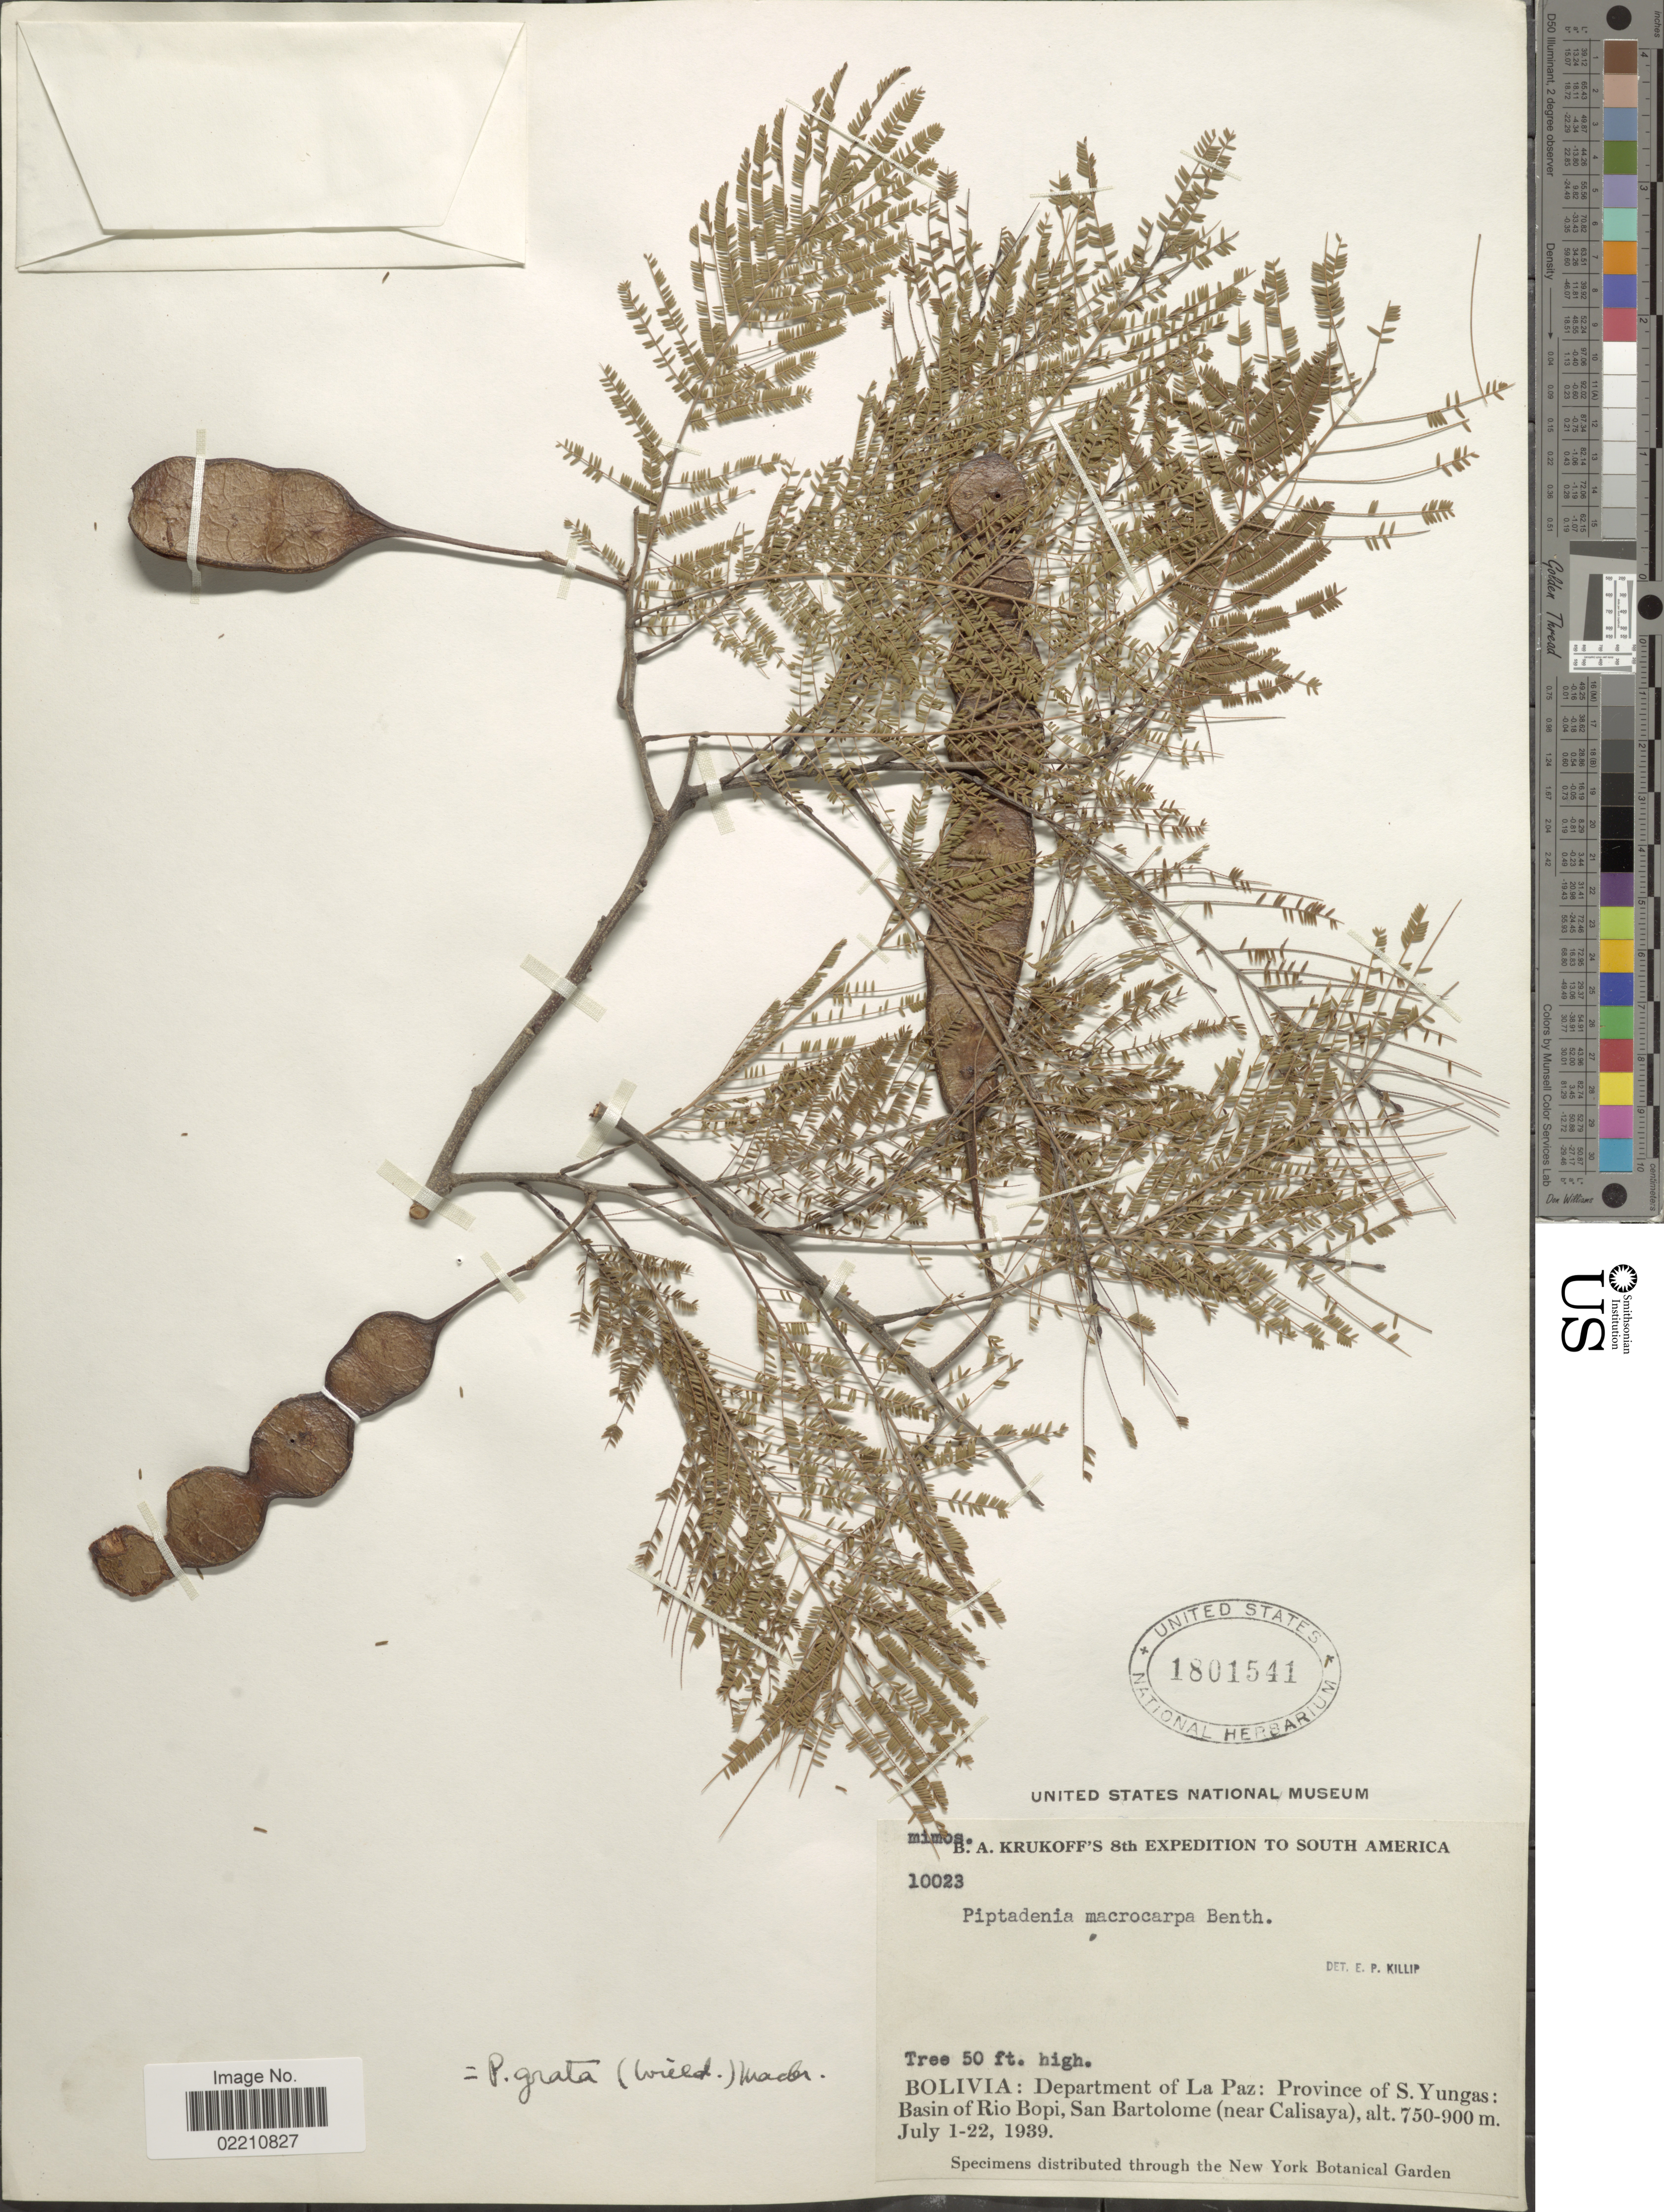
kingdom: Plantae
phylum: Tracheophyta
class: Magnoliopsida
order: Fabales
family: Fabaceae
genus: Anadenanthera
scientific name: Anadenanthera colubrina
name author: (Vell.) Brenan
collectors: B. A. Krukoff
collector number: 10023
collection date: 1939-07-01/1939-07-22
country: Bolivia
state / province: La Paz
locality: Province of S. Yungas: Basin of Rio Bopi, San Bartolome (near Calisaya)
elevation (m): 750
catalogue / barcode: US 1801541